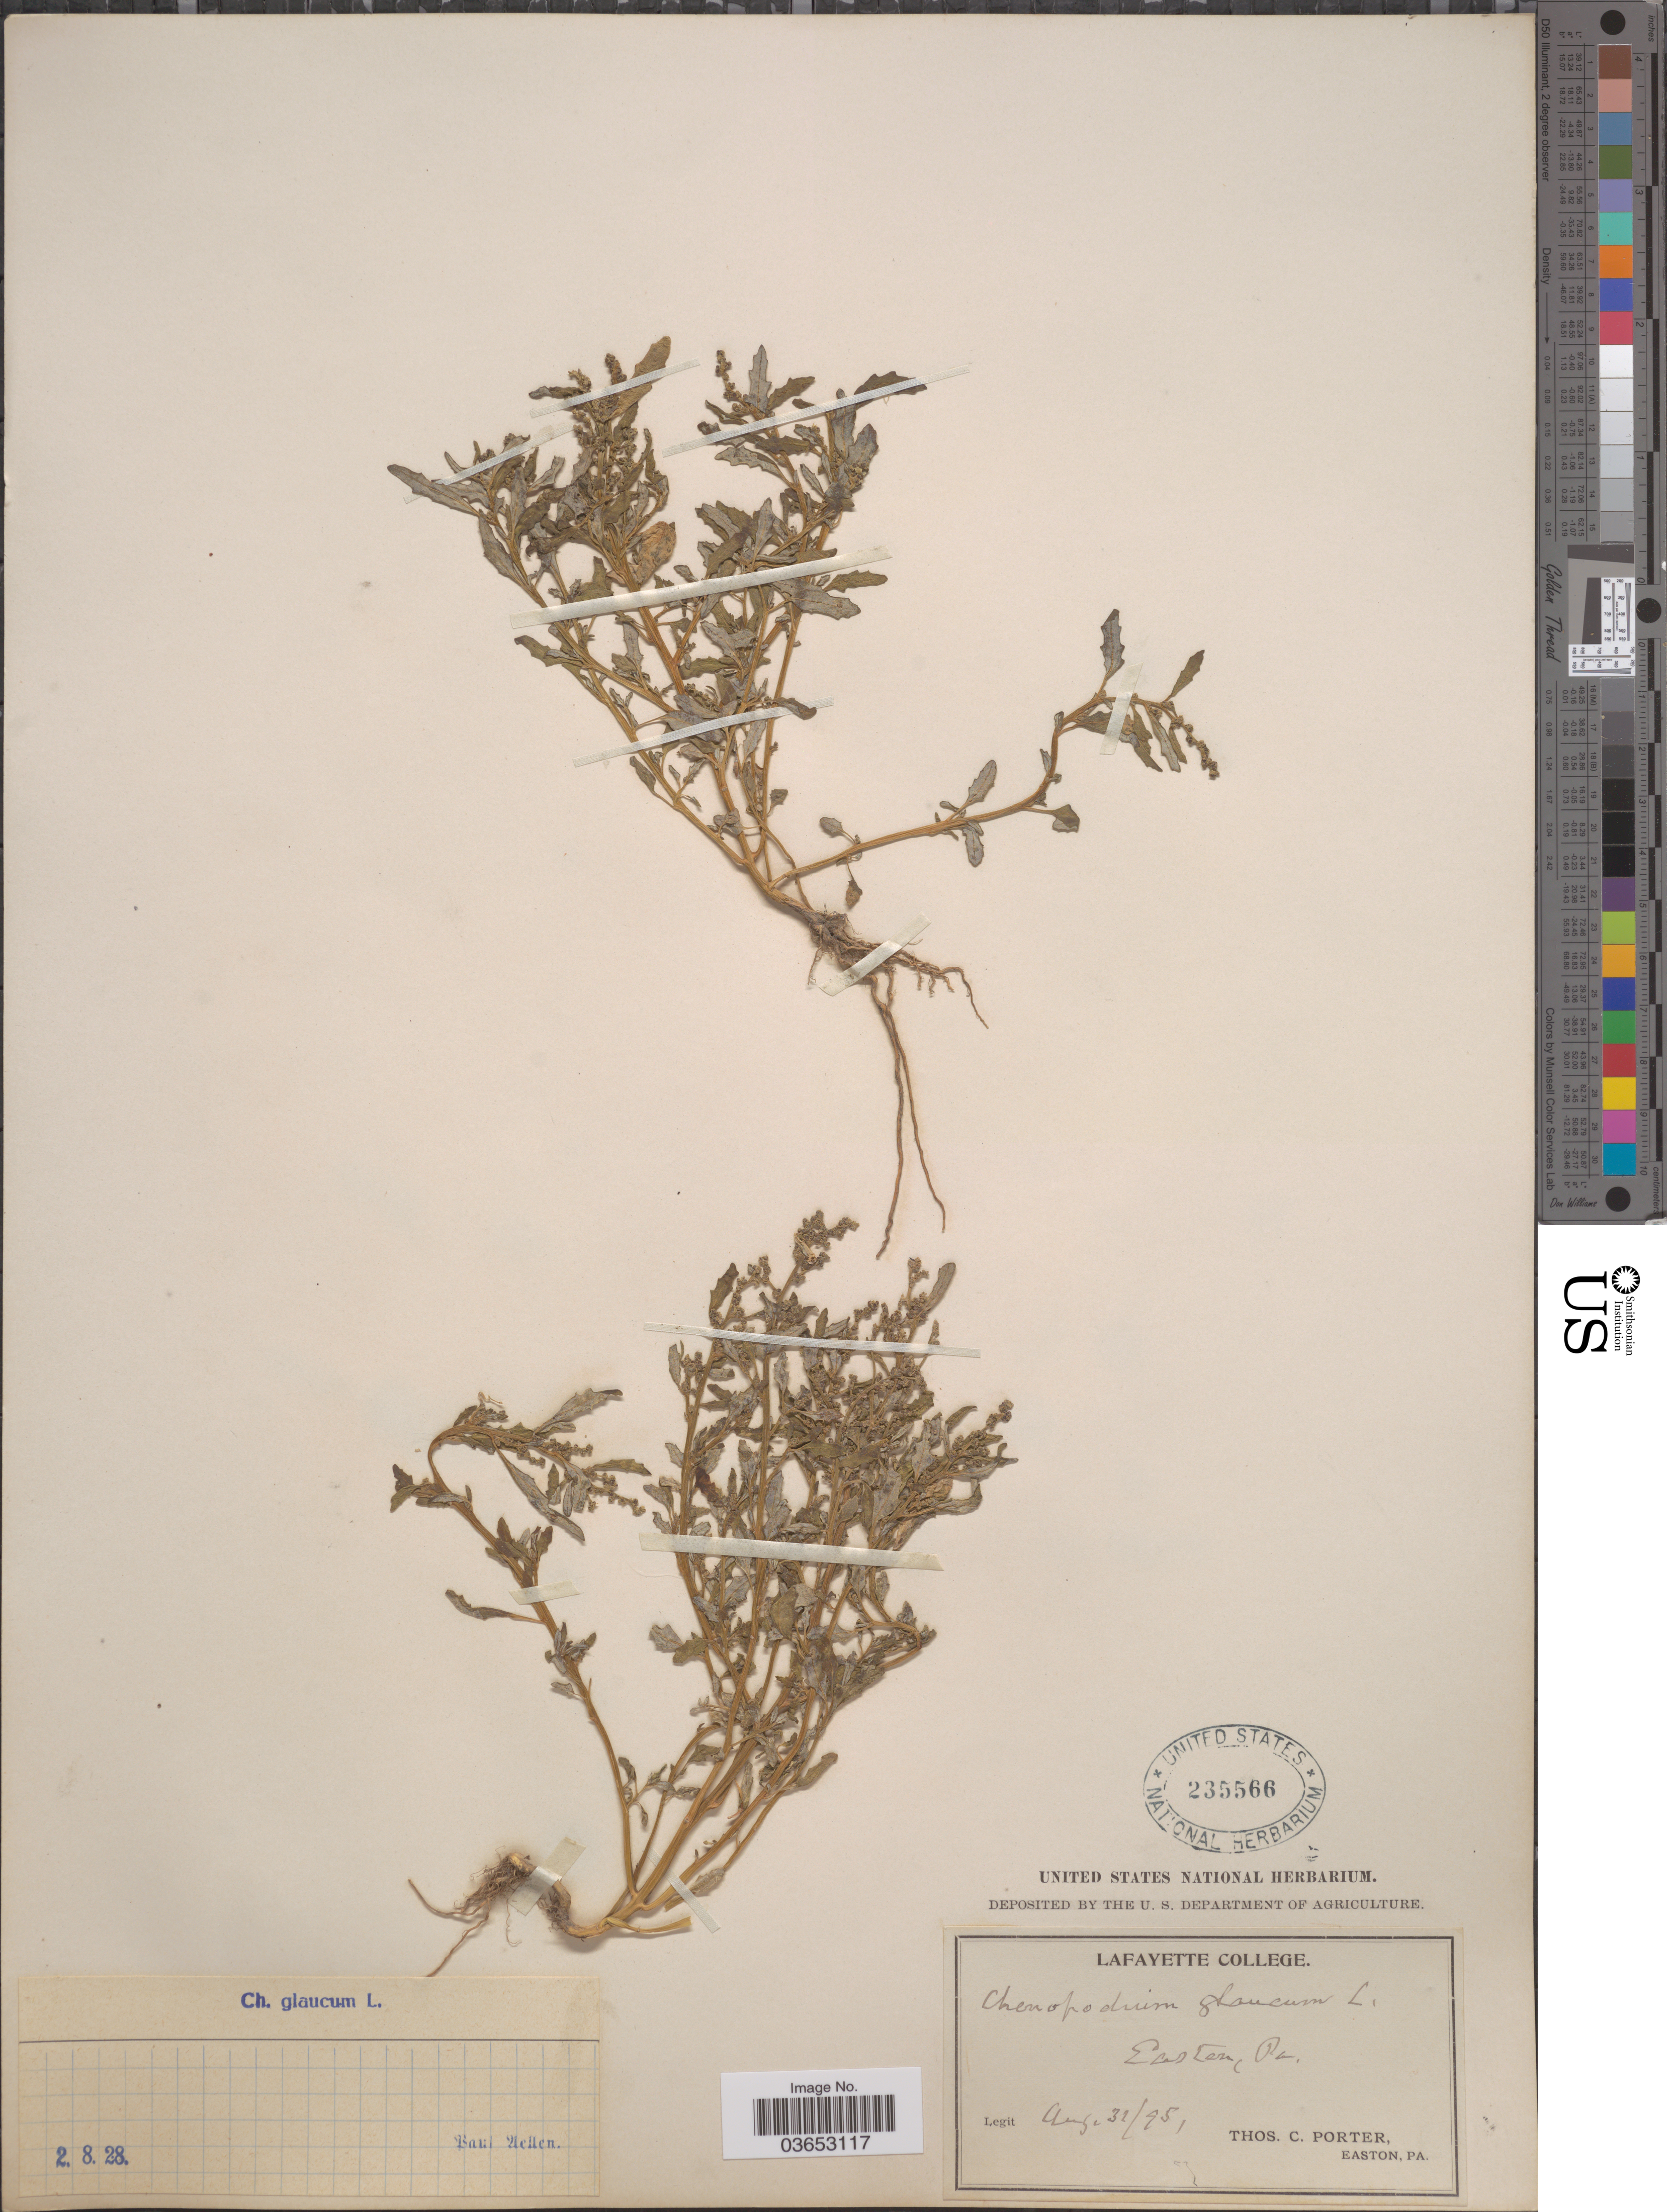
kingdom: Plantae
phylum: Tracheophyta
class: Magnoliopsida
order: Caryophyllales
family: Amaranthaceae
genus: Chenopodium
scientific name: Chenopodium glaucum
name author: L.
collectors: T. Porter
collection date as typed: Transcribed d/m/y: 31/8/95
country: United States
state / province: Pennsylvania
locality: Easton.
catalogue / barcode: US 235566